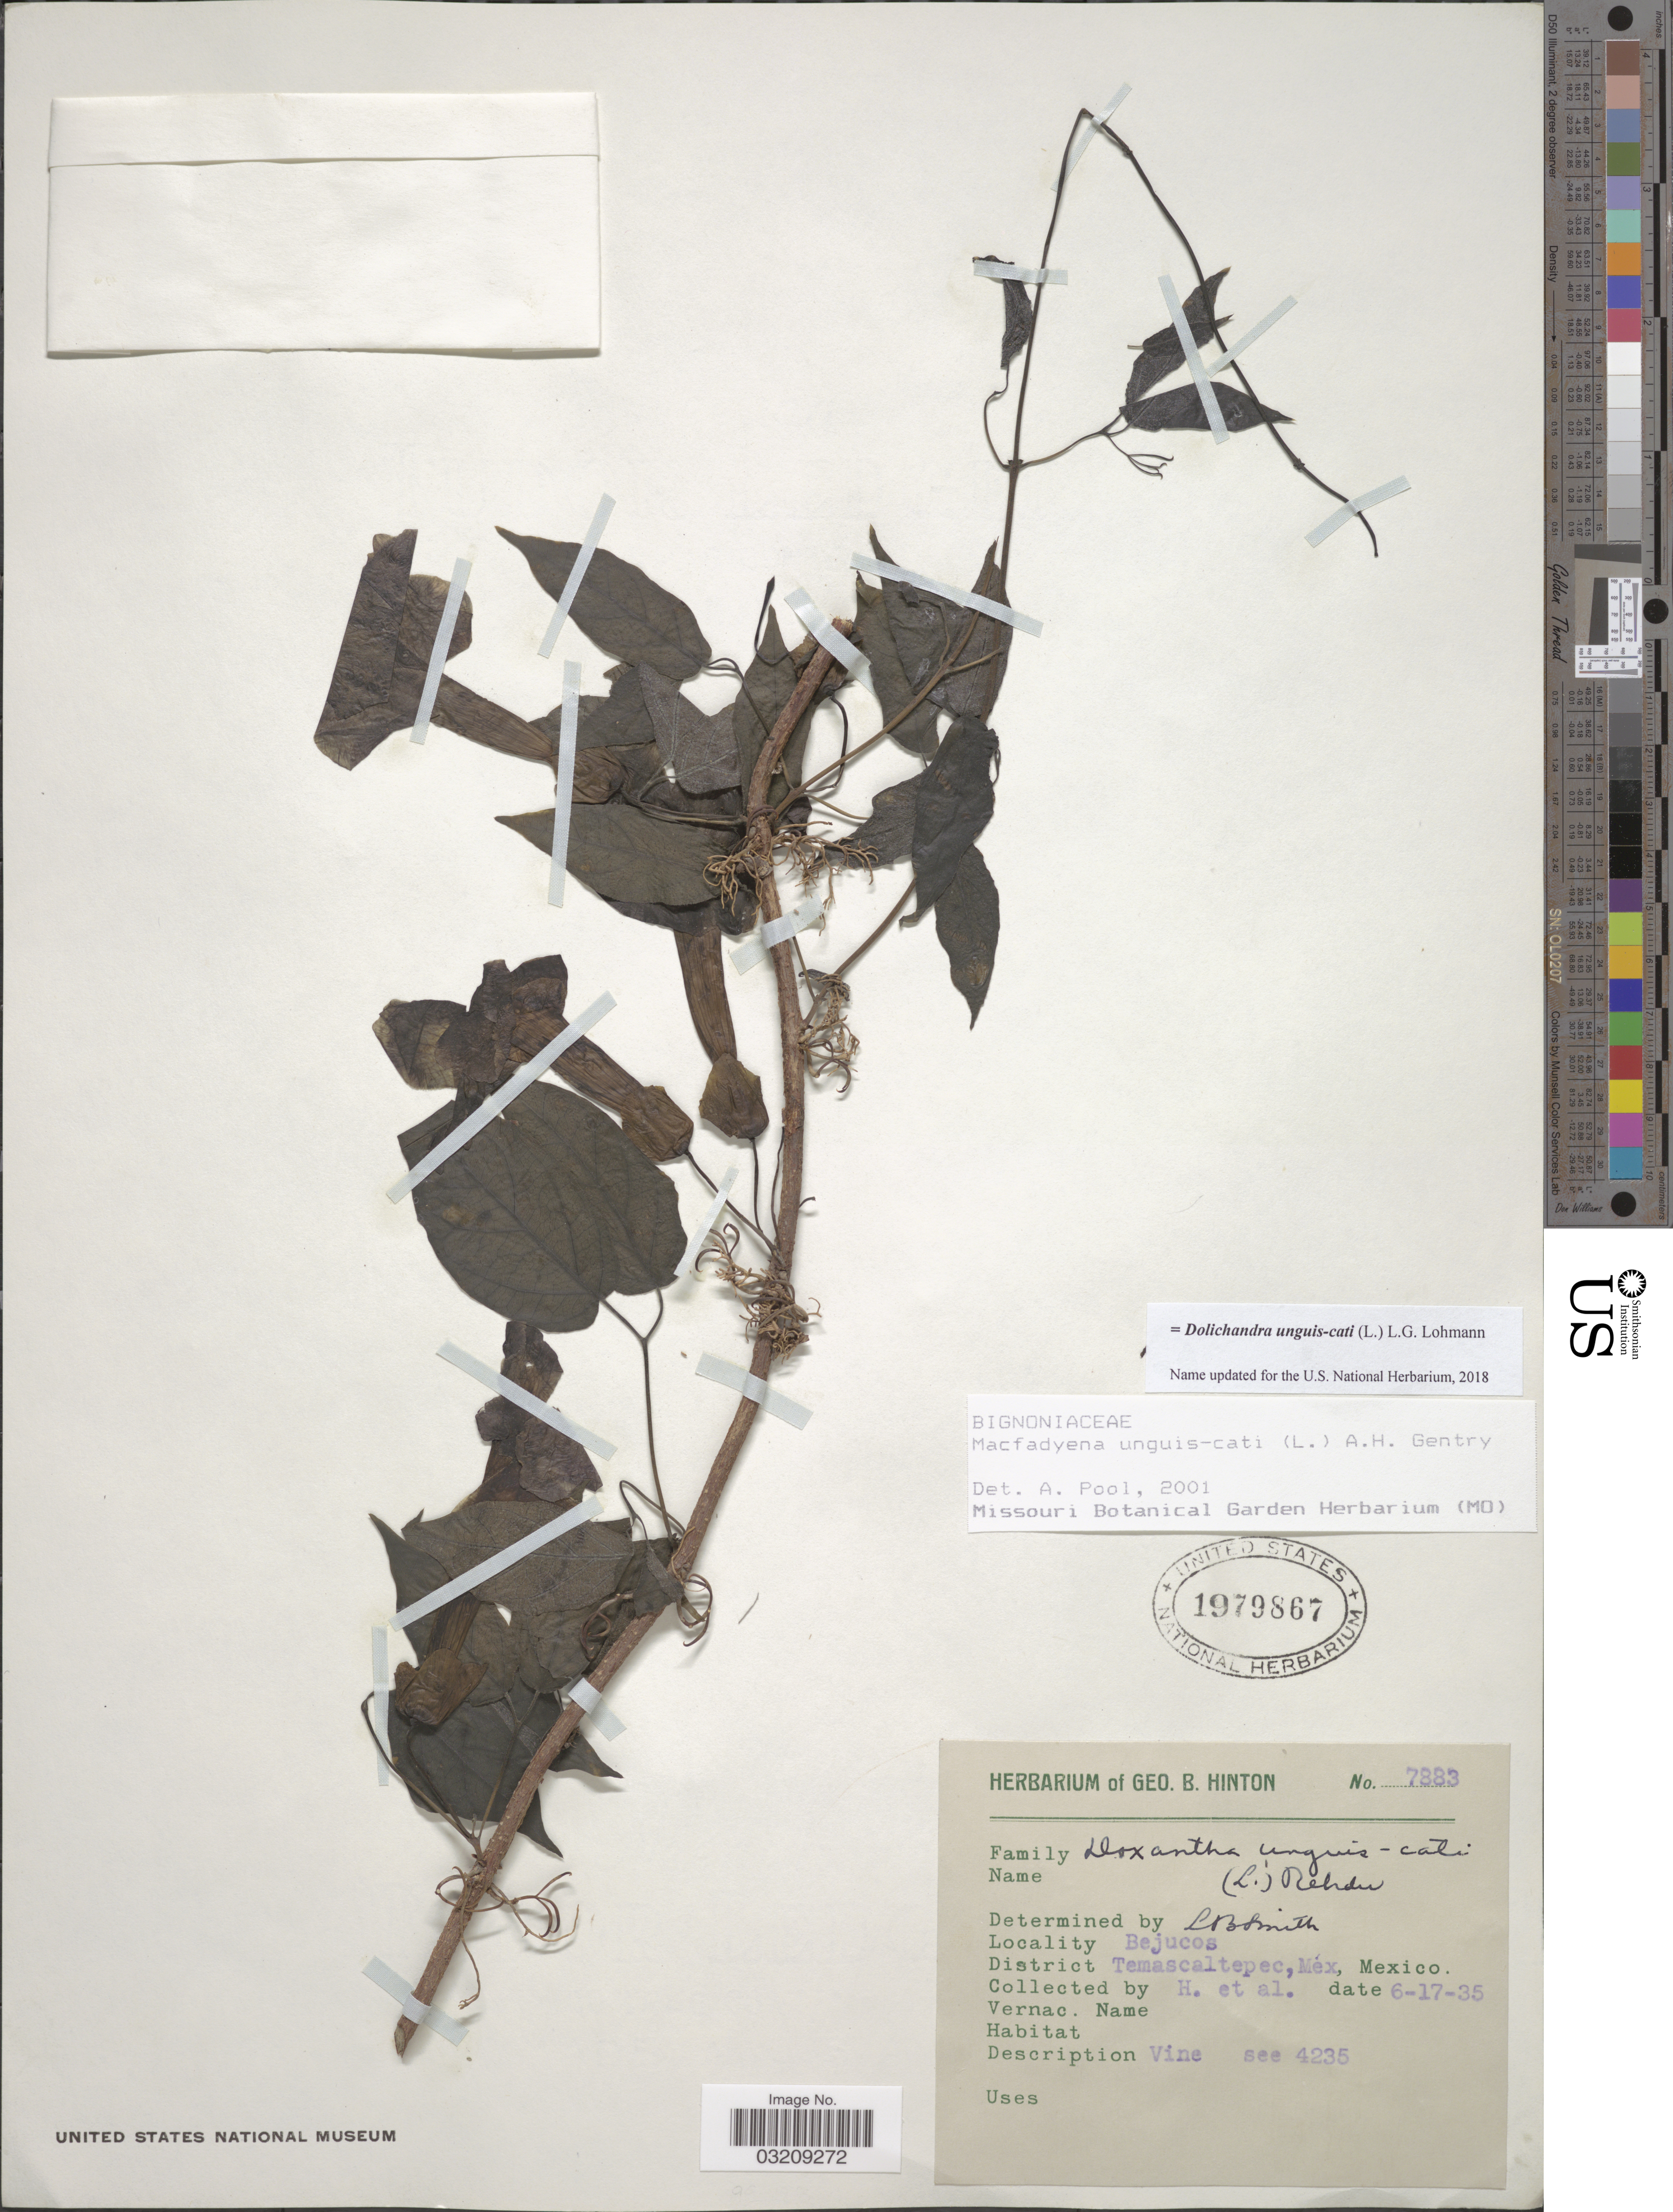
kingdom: Plantae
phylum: Tracheophyta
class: Magnoliopsida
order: Lamiales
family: Bignoniaceae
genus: Dolichandra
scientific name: Dolichandra unguis-cati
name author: (L.) L.G. Lohmann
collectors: G. B. Hinton & et al.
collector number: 7883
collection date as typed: Transcribed d/m/y: 17/6/35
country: Mexico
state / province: México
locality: Bejucos. District Temascaltepec.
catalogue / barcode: US 1979867